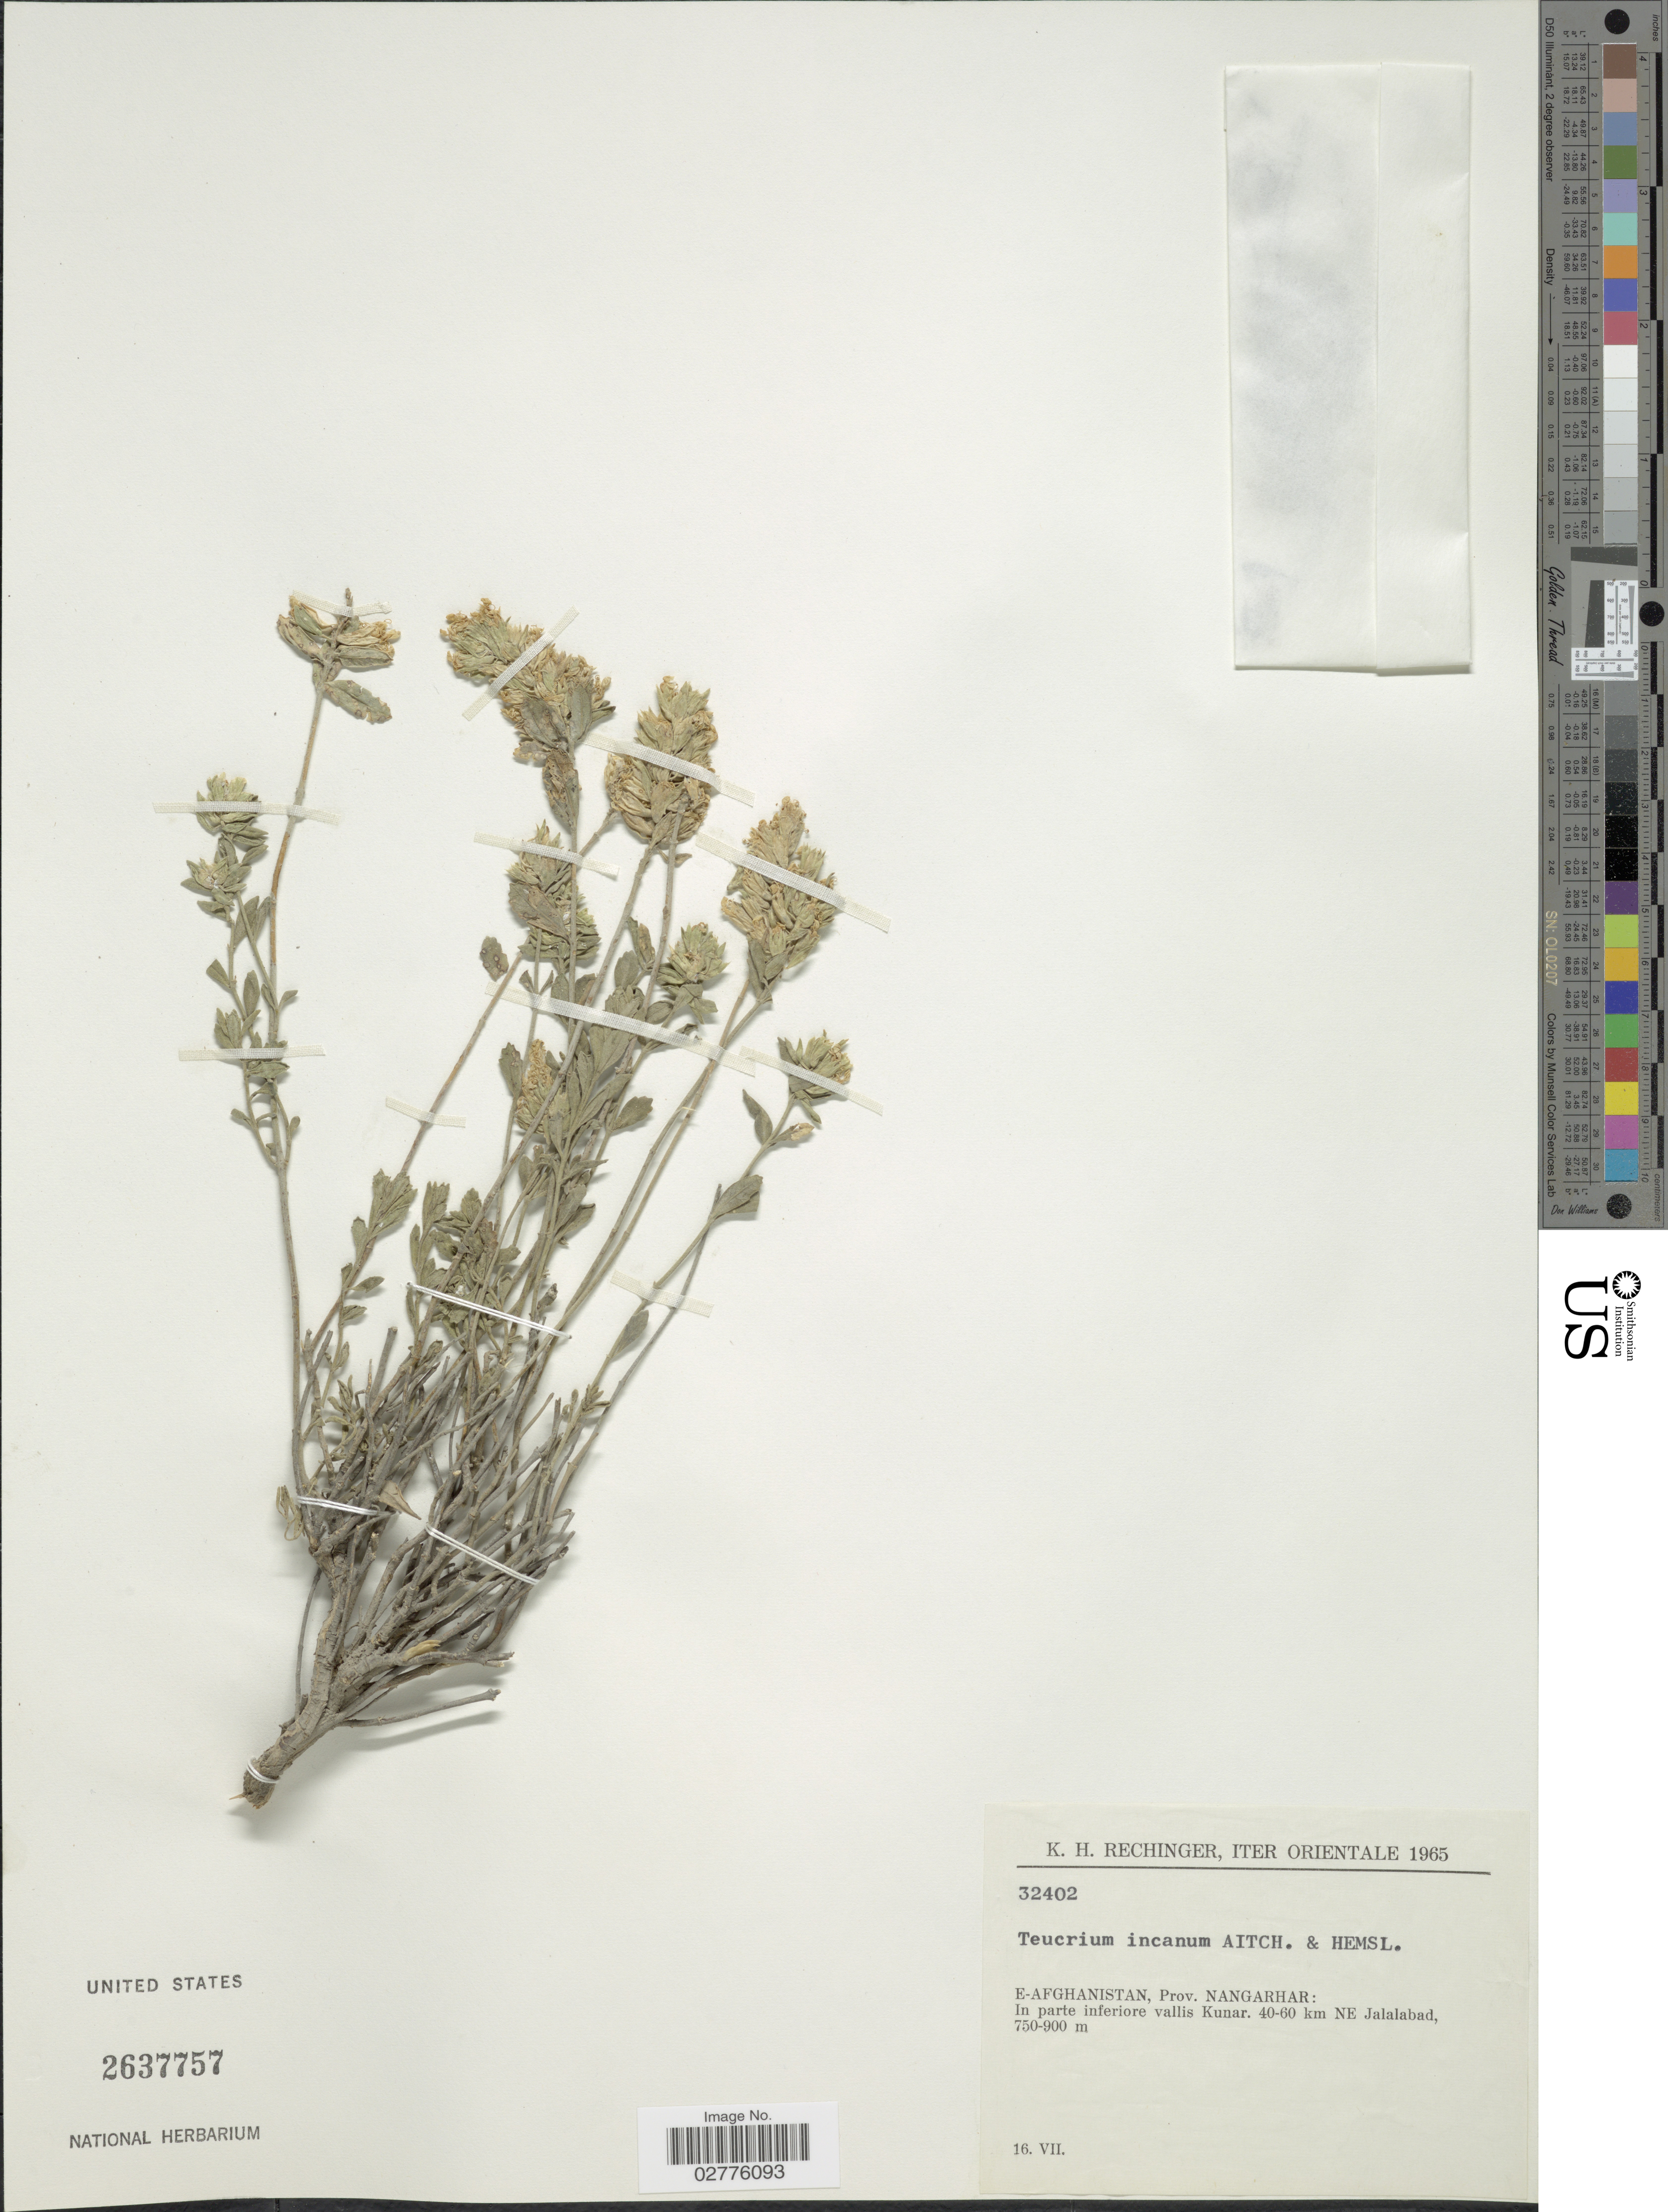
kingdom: Plantae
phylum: Tracheophyta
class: Magnoliopsida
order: Lamiales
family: Lamiaceae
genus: Teucrium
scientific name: Teucrium incanum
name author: Schur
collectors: K. H. Rechinger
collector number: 32402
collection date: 1965-07-16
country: Afghanistan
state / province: Nangrahar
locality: Orientale, E-Afghanistan, Prov. Nangarhar: In parte inferiore vallis Kunar. 40-60 km NE Jalalabad.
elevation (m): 750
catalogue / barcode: US 2637757